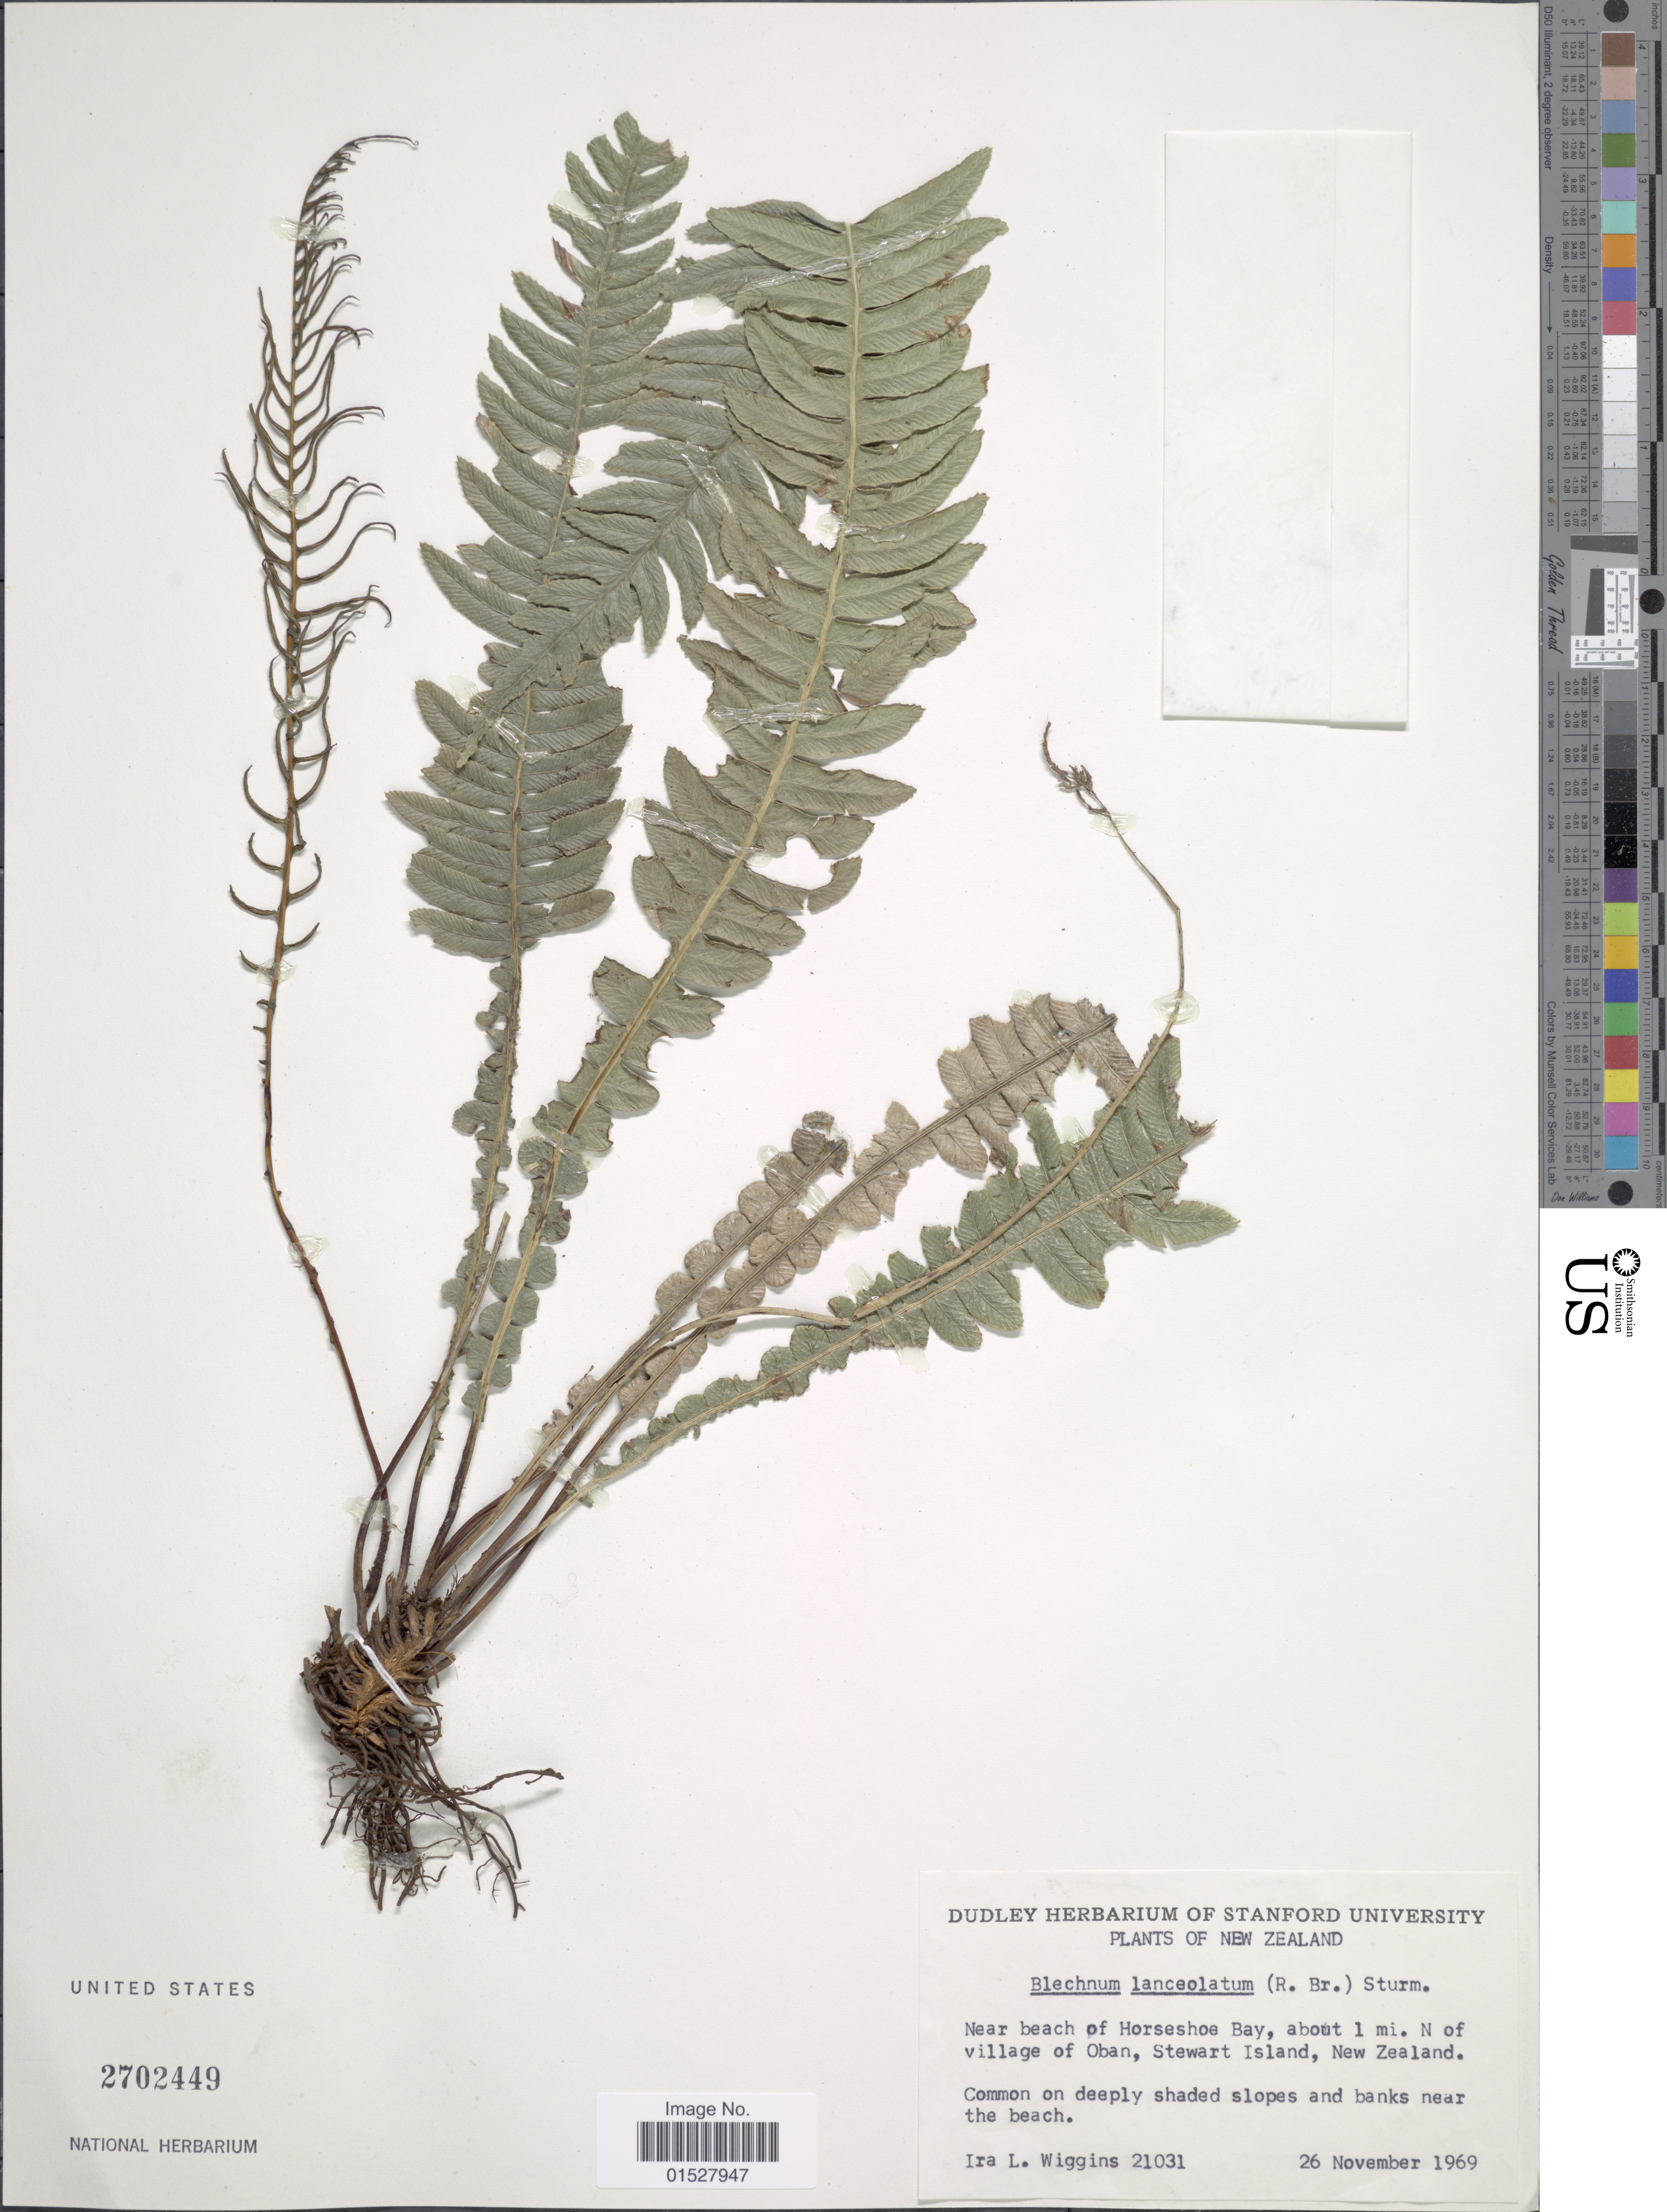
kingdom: Plantae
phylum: Tracheophyta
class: Polypodiopsida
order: Polypodiales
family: Blechnaceae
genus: Blechnum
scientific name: Blechnum lanceolatum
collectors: I. L. Wiggins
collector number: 21031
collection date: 1969-11-26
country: New Zealand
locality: Near beaches of Horseshoe Bay, about 1 mi. N. of village of Oban, Stewart Island.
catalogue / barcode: US 2702449